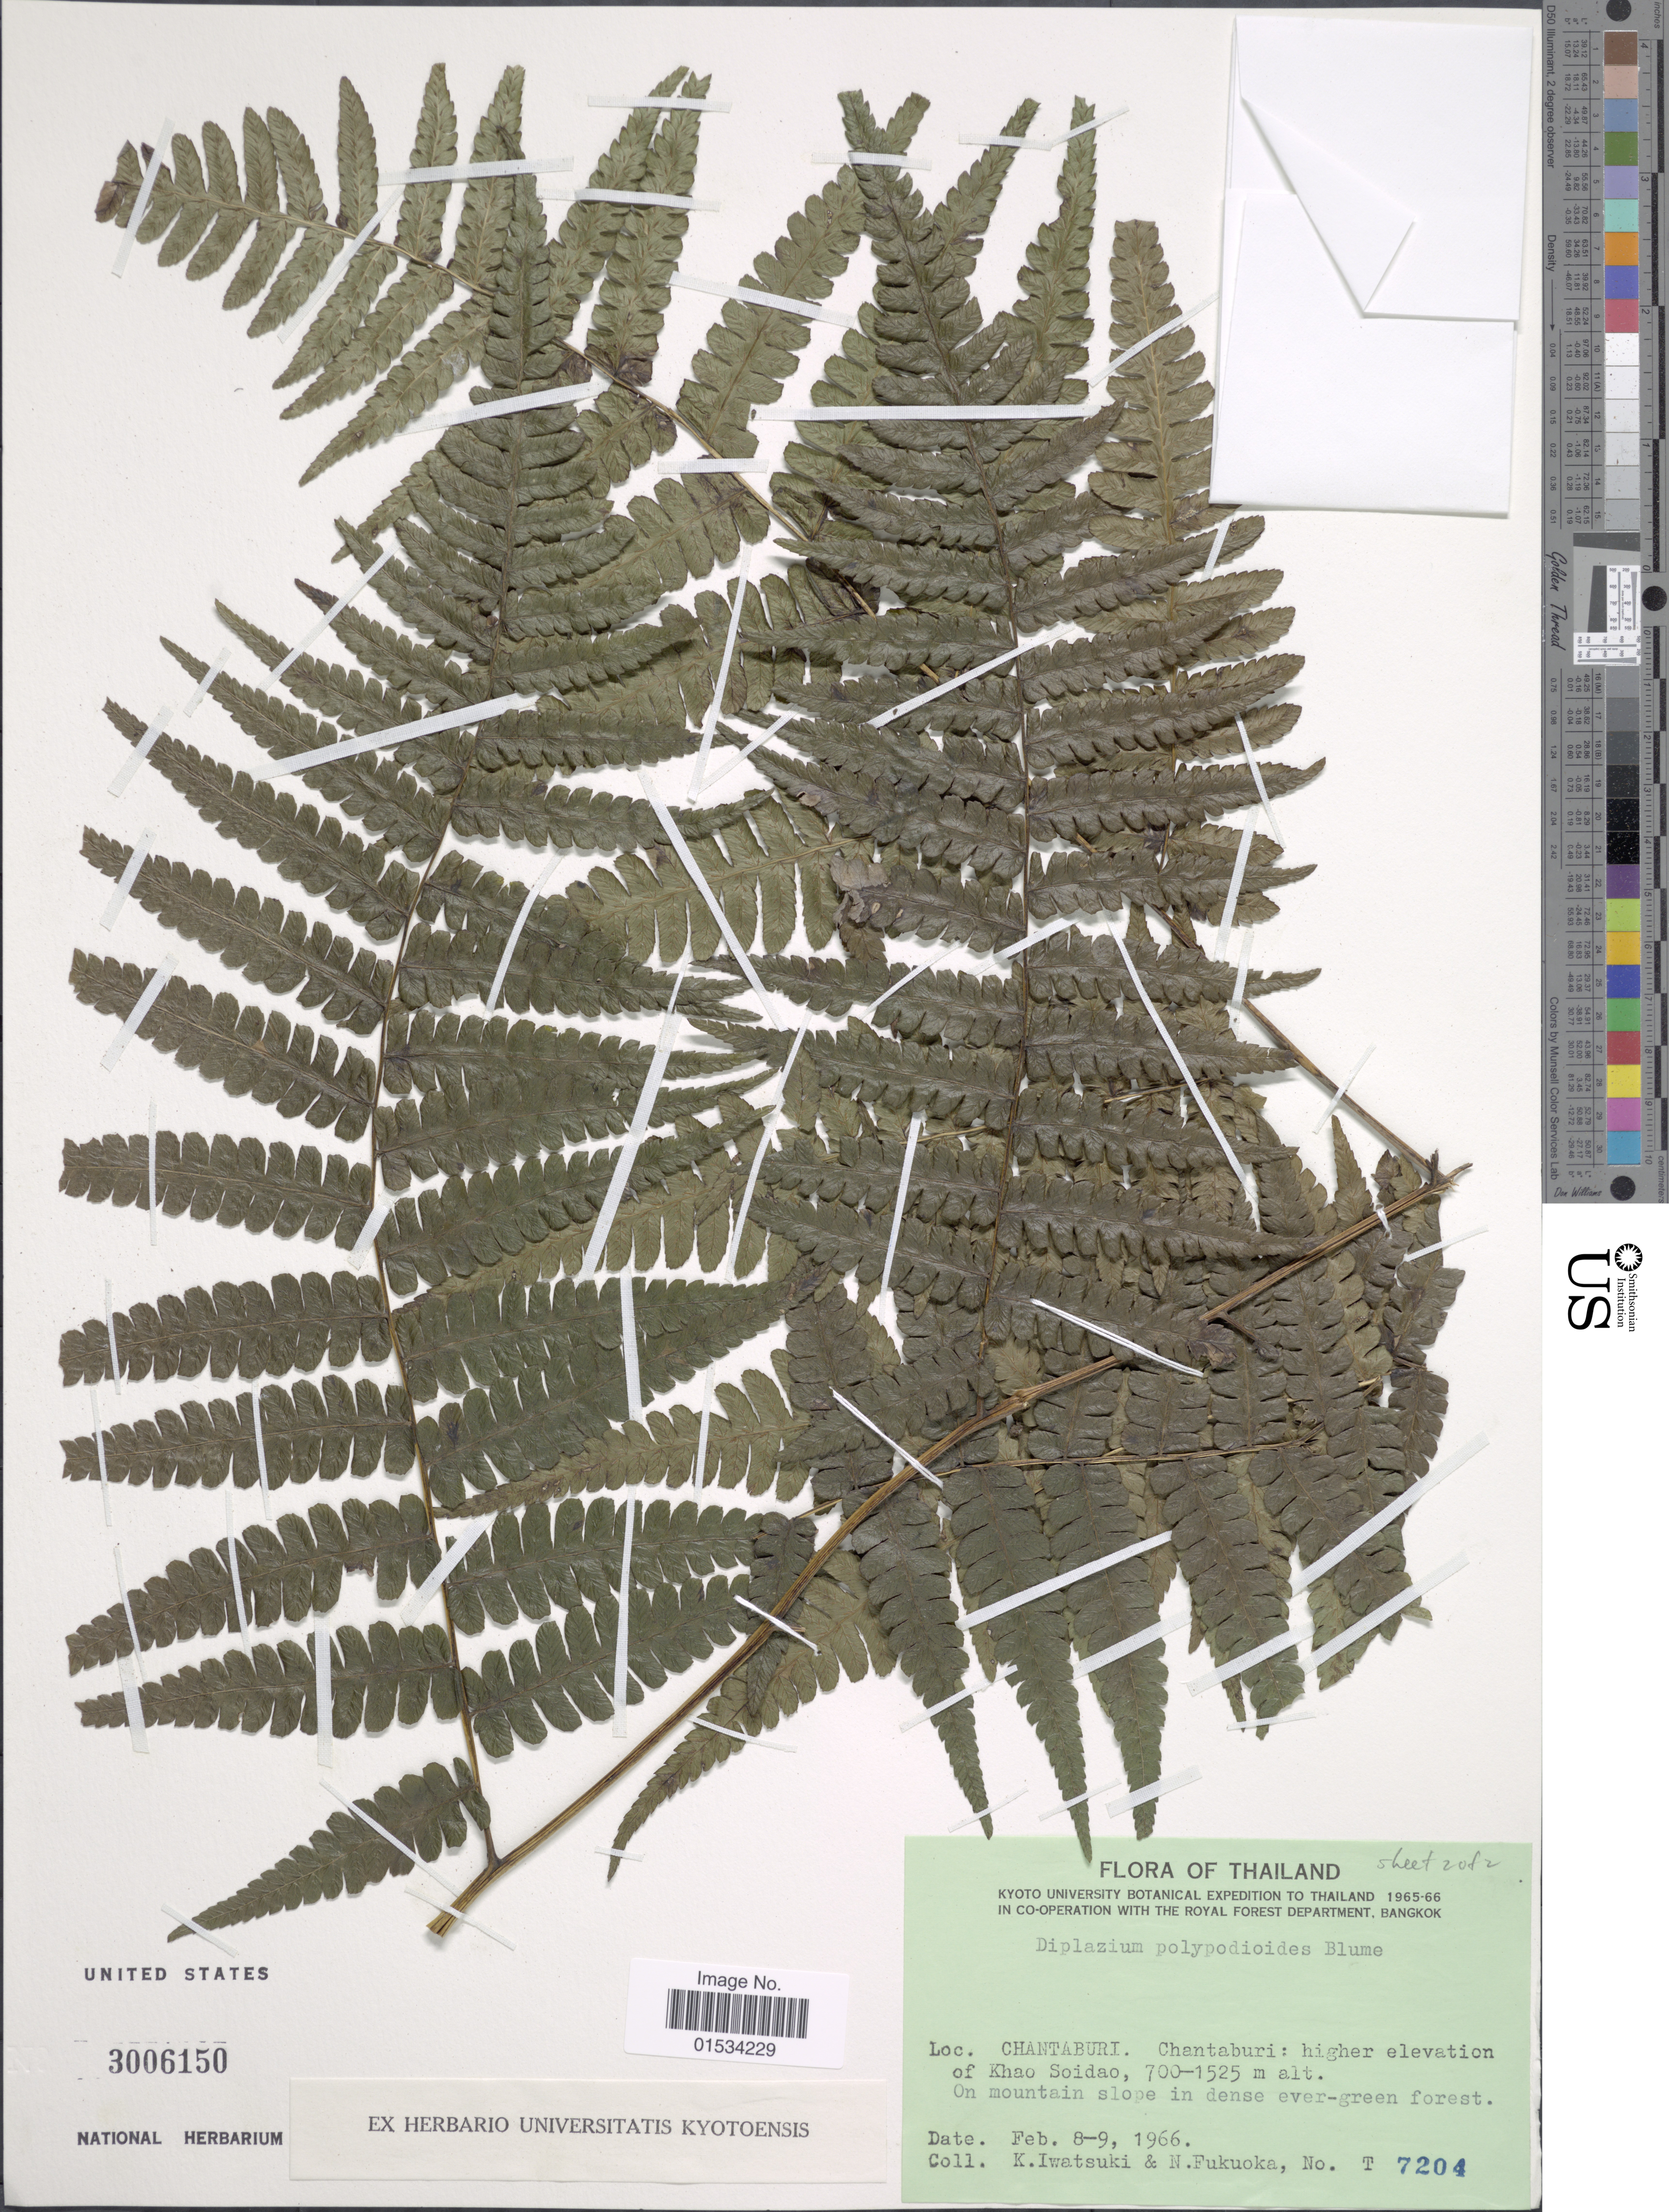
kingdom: Plantae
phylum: Tracheophyta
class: Polypodiopsida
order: Polypodiales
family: Athyriaceae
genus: Diplazium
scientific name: Diplazium polypodioides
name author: Blume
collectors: K. Iwatsuki & N. Fukuoka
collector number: T 7204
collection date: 1966-02-08/1966-02-09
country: Thailand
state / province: Chanthaburi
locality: Chantaburi, Khao Soidao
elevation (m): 700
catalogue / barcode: US 3006150